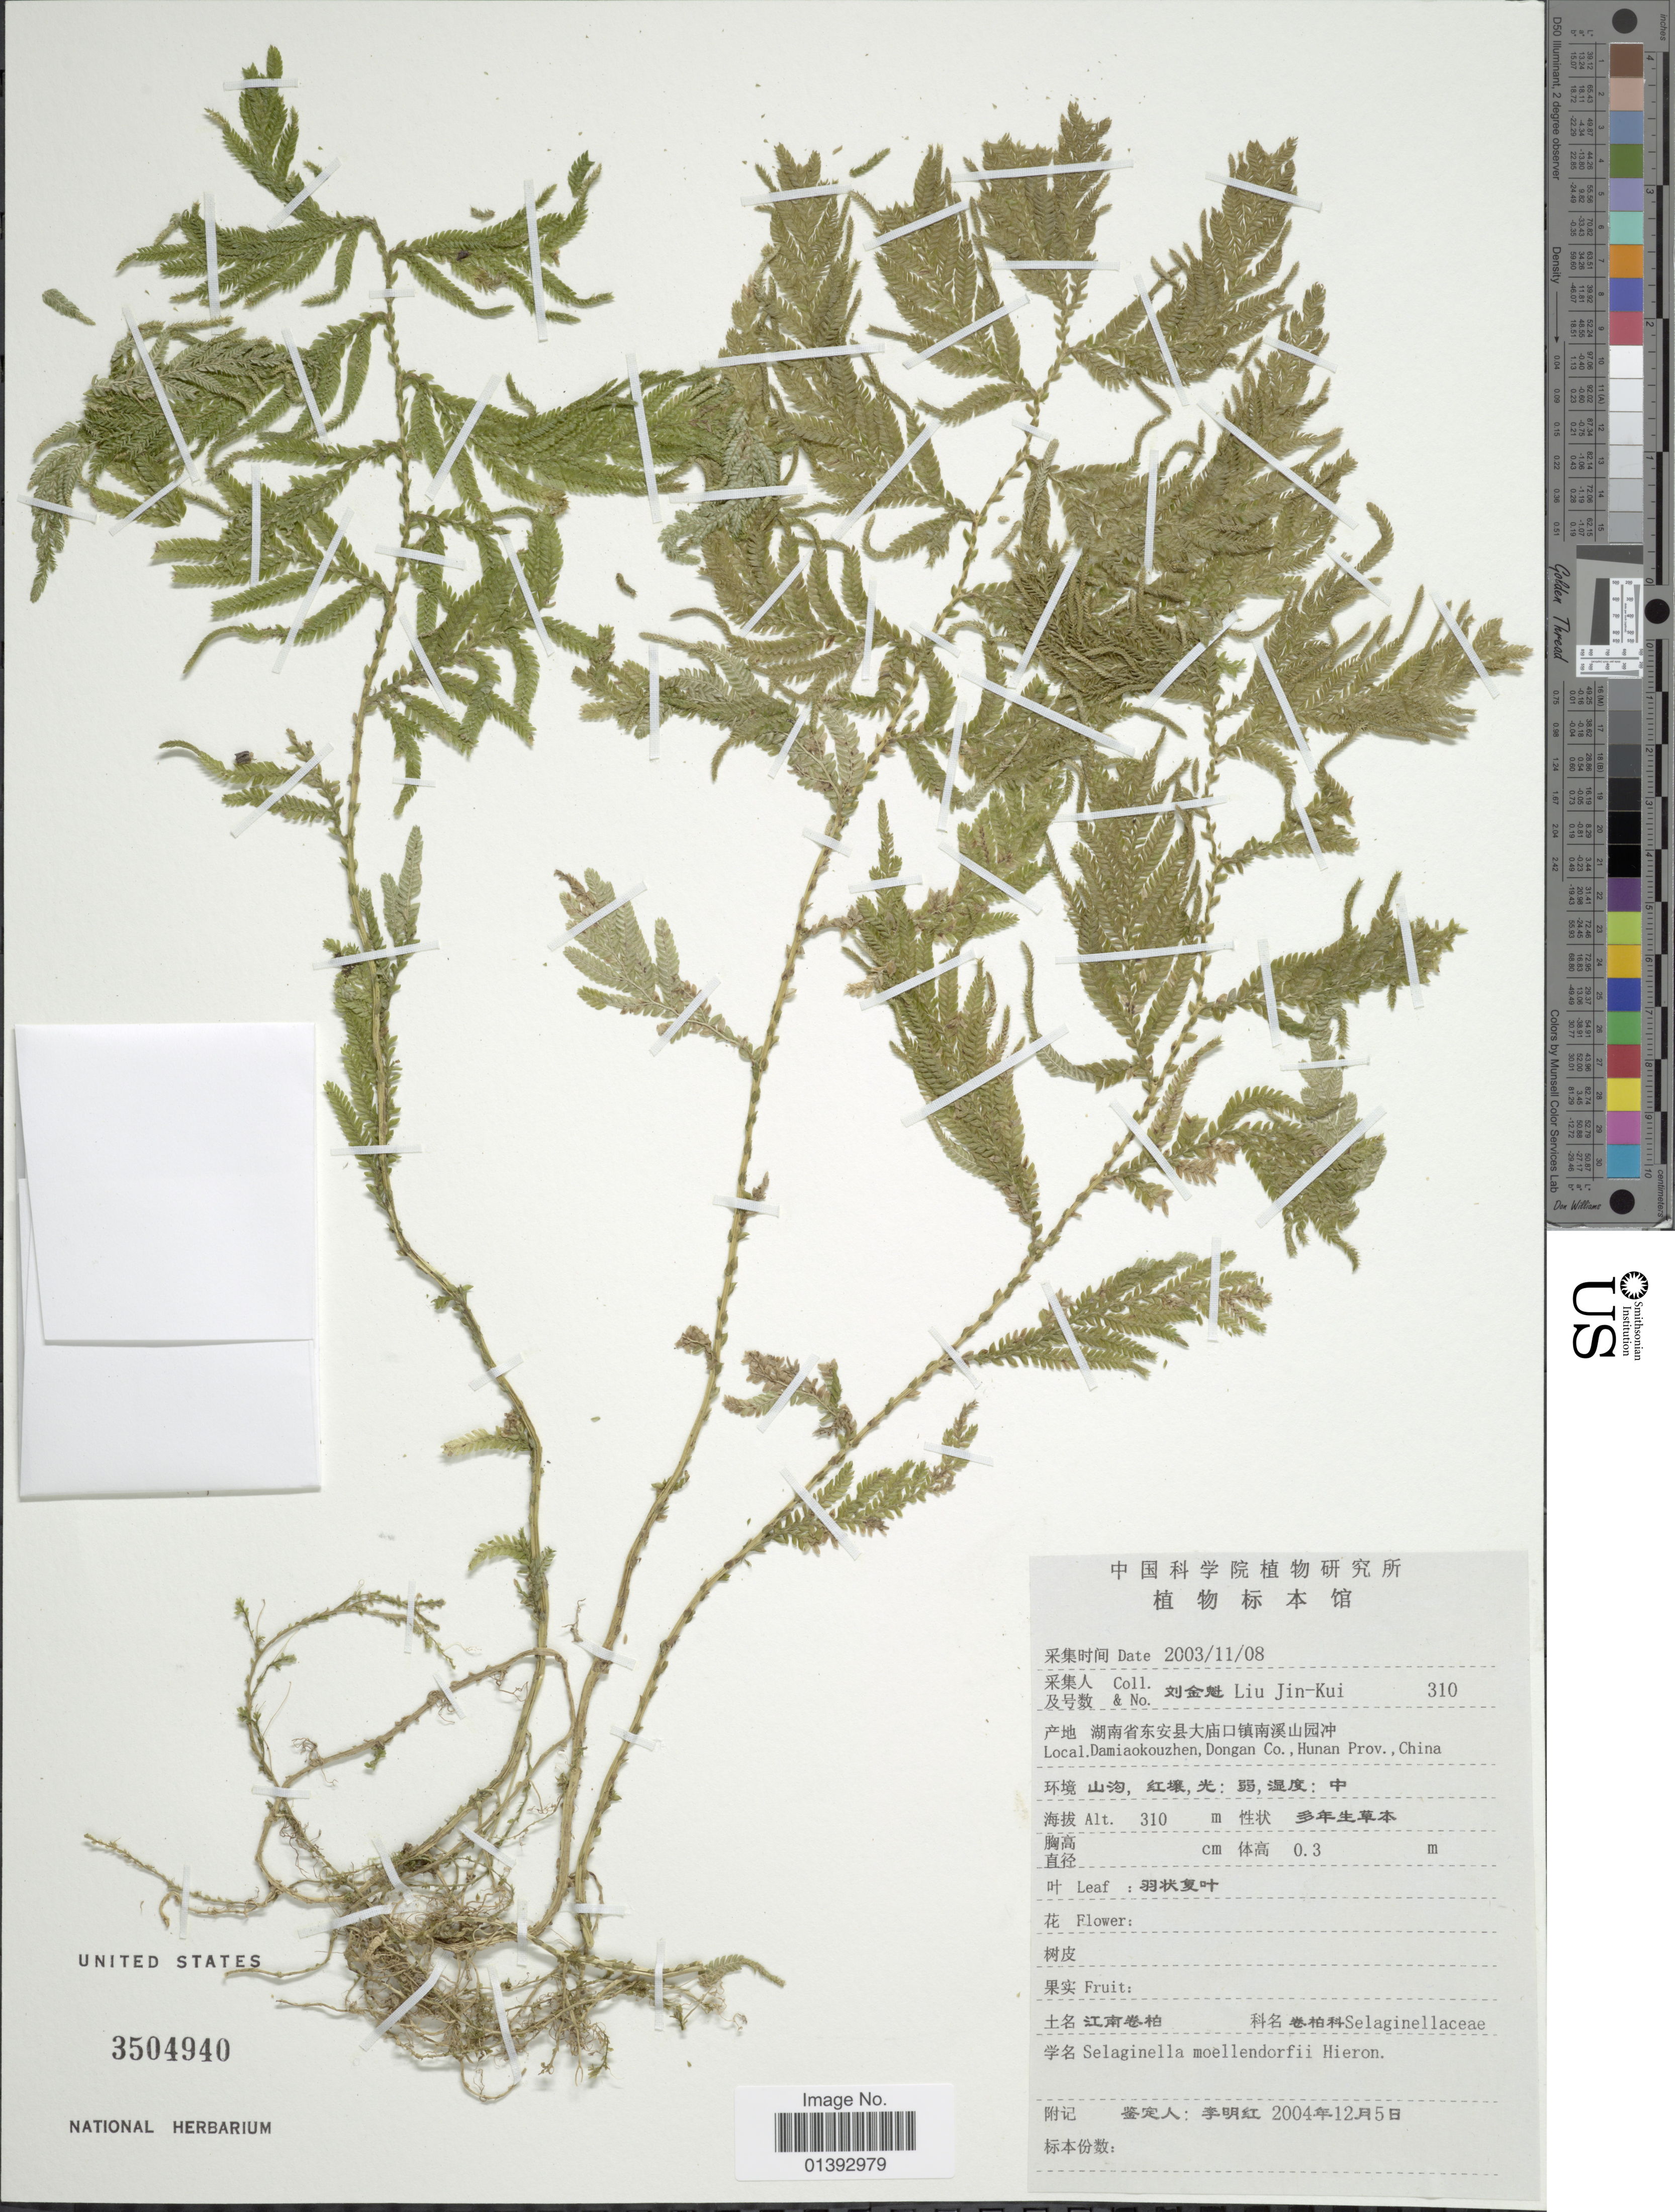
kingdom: Plantae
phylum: Tracheophyta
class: Lycopodiopsida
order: Selaginellales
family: Selaginellaceae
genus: Selaginella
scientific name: Selaginella moellendorffii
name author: Hieron.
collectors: L. Jin-Kui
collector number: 310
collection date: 2004-12-05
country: China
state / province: Hunan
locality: Damiaokouzhen, Dongan Co., Hunan Prov.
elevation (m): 310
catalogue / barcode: US 3504940